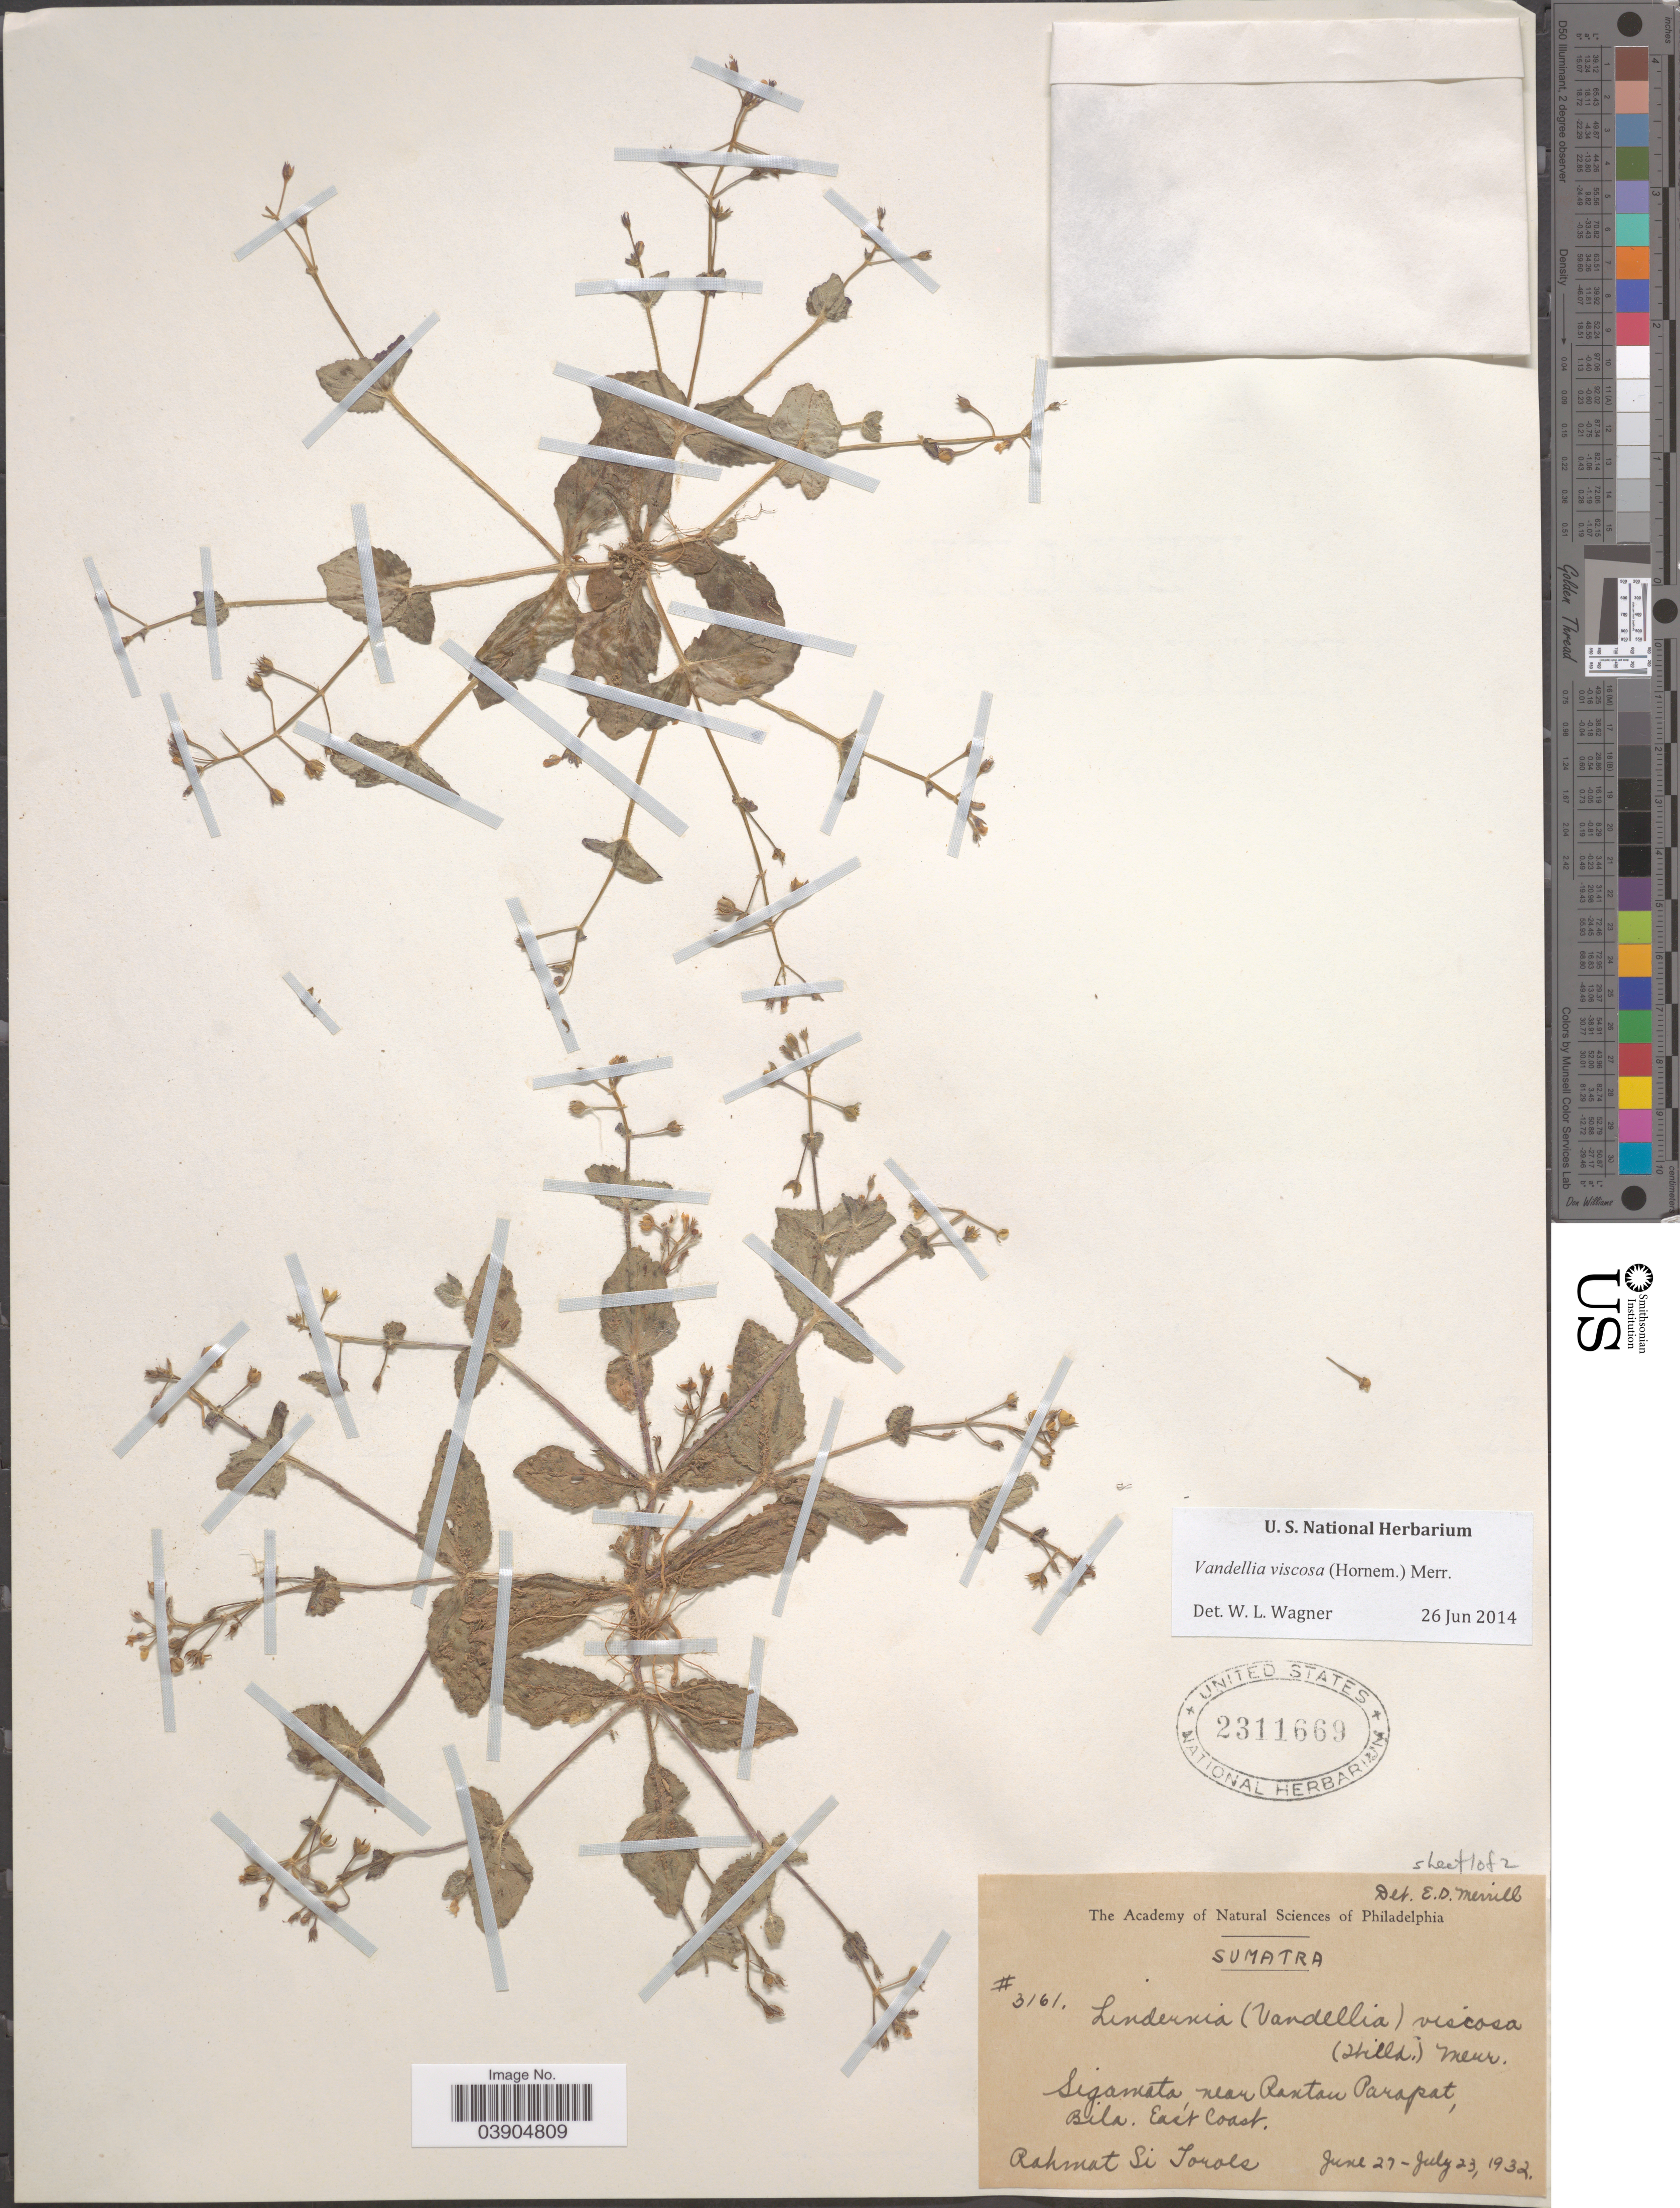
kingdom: Plantae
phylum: Tracheophyta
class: Magnoliopsida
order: Lamiales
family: Linderniaceae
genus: Lindernia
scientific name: Lindernia viscosa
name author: (Hornem.) Merr.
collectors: Rahmat Si Boeea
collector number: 3161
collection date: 1932-06-27/1932-07-23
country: Indonesia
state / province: Sumatra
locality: Sigamata, near Rantau Parapat, Bila. East Coast.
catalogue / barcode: US 2311669